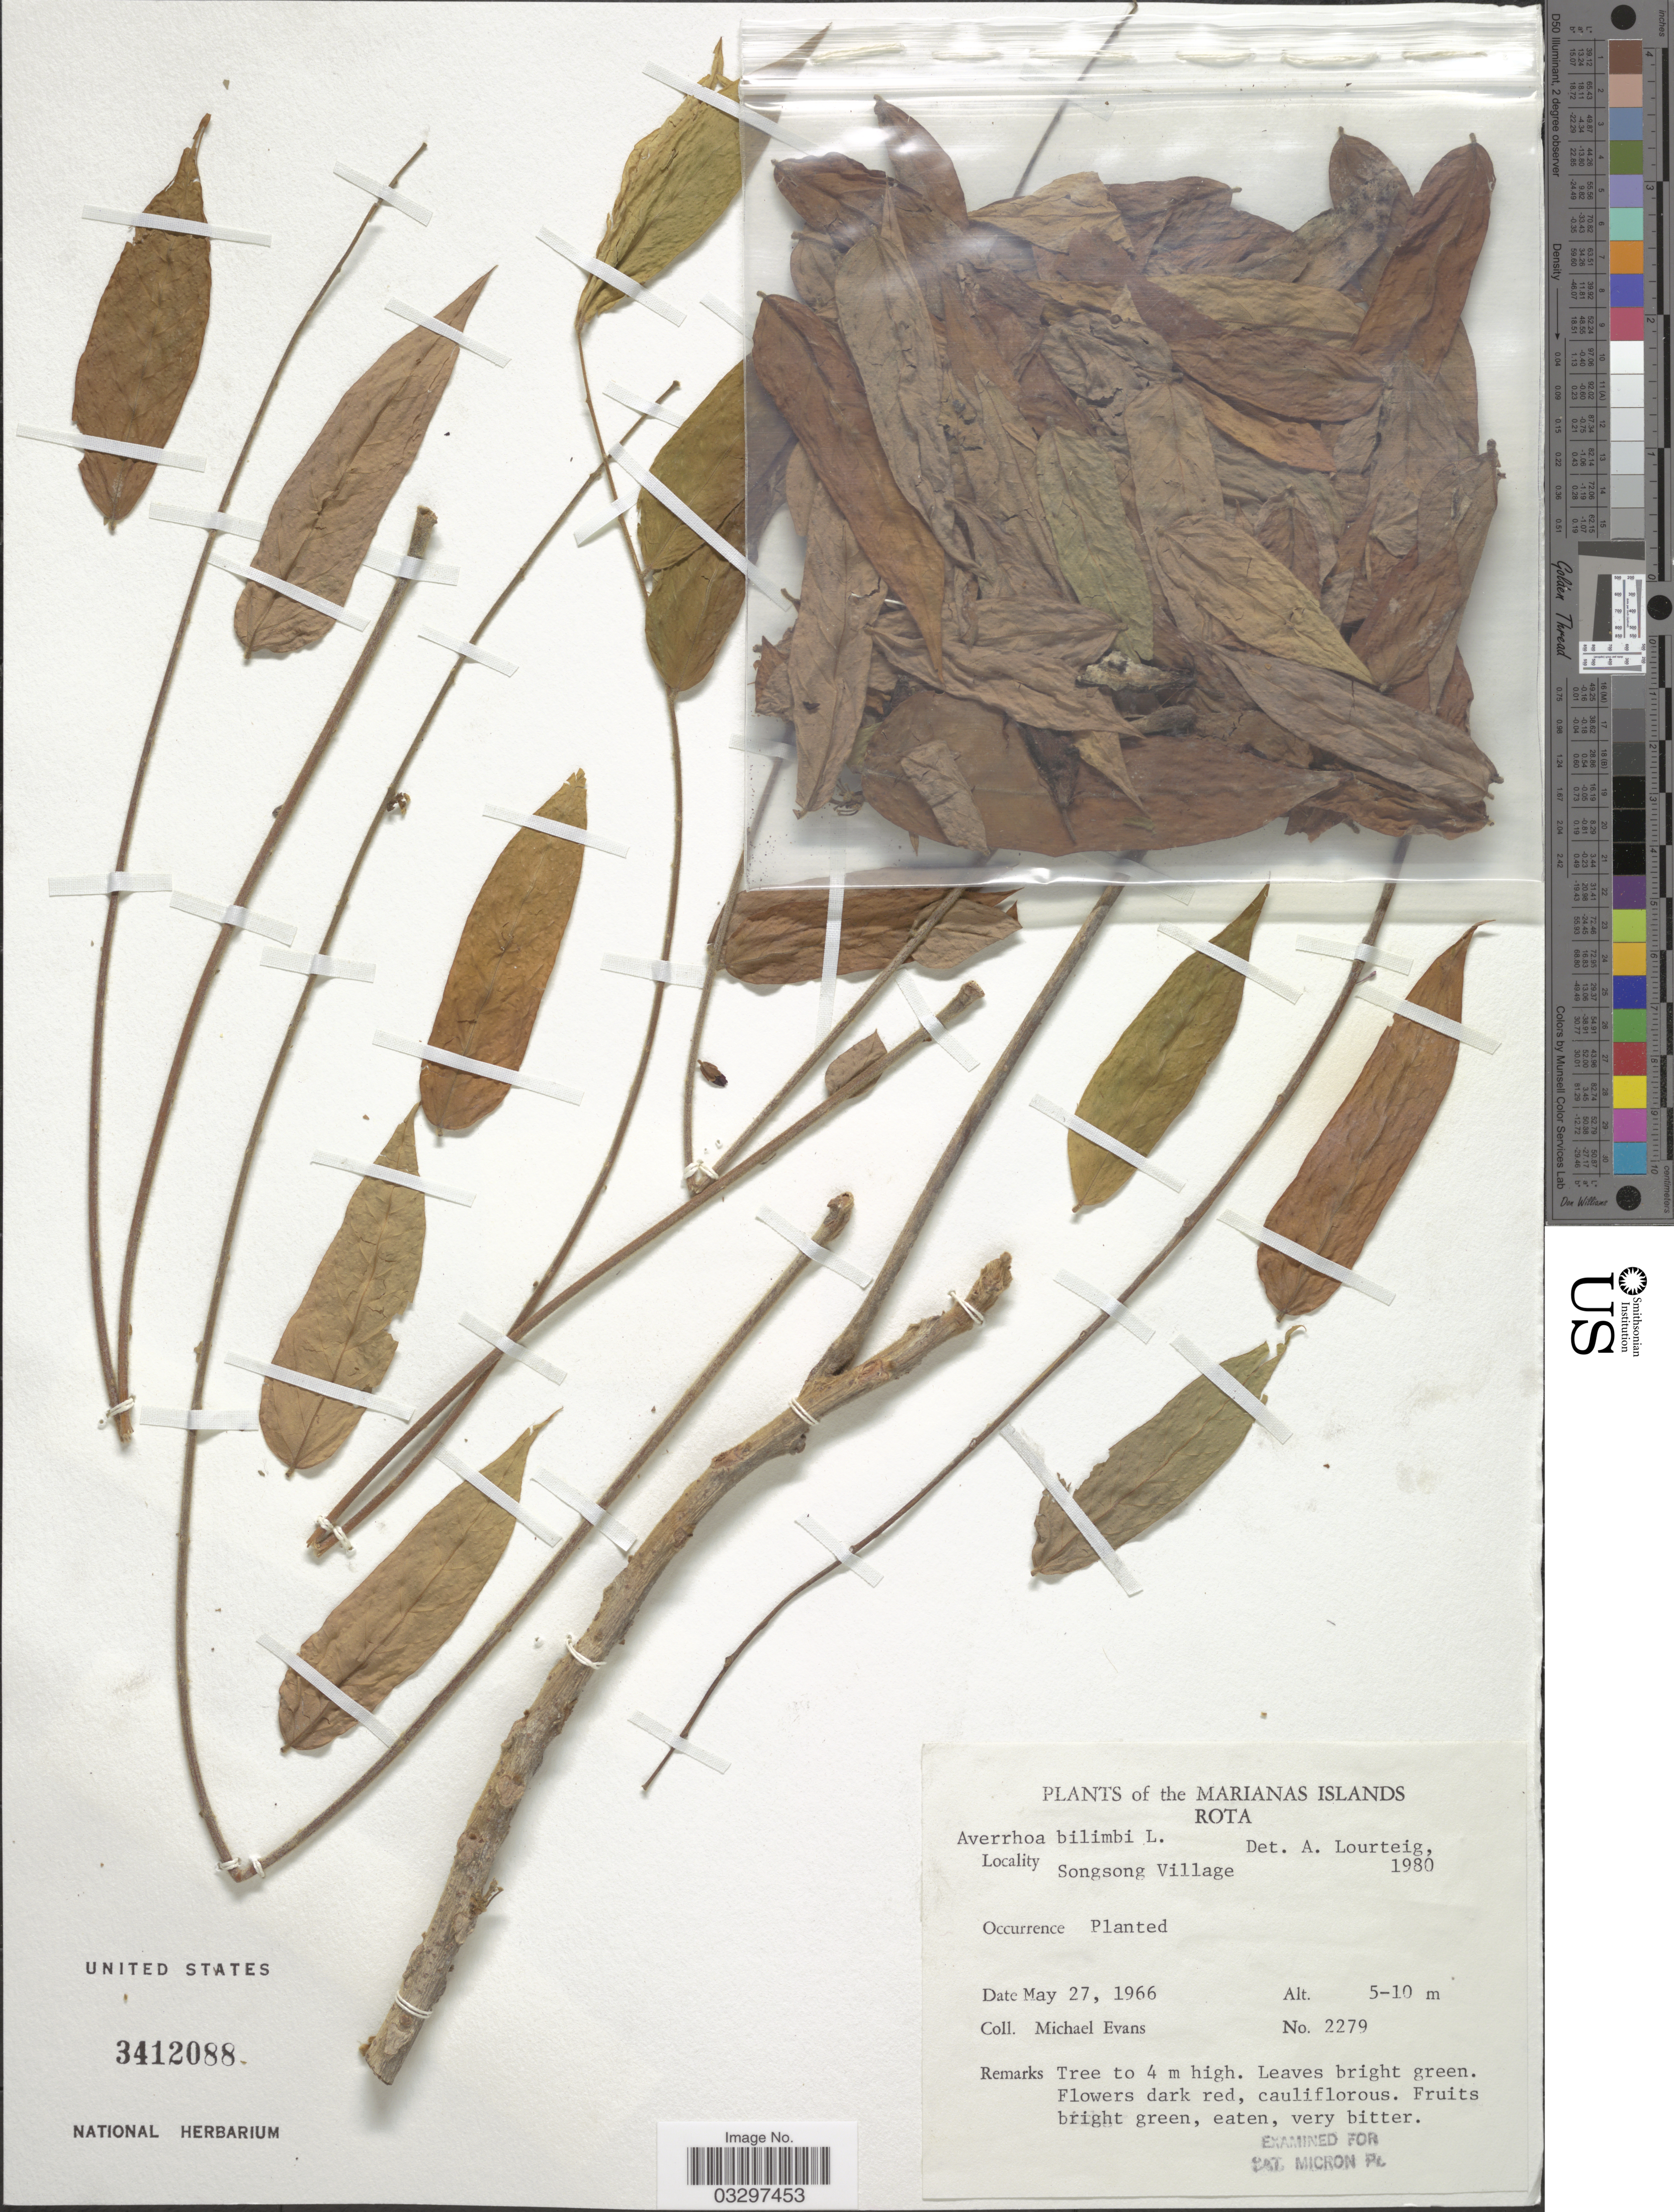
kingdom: Plantae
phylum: Tracheophyta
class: Magnoliopsida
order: Oxalidales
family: Oxalidaceae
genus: Averrhoa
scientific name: Averrhoa bilimbi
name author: L.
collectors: M. Evans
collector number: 2279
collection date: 1966-05-27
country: Northern Mariana Islands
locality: Marianas Islands. Rota. Songsong Village.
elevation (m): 5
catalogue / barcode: US 3412088